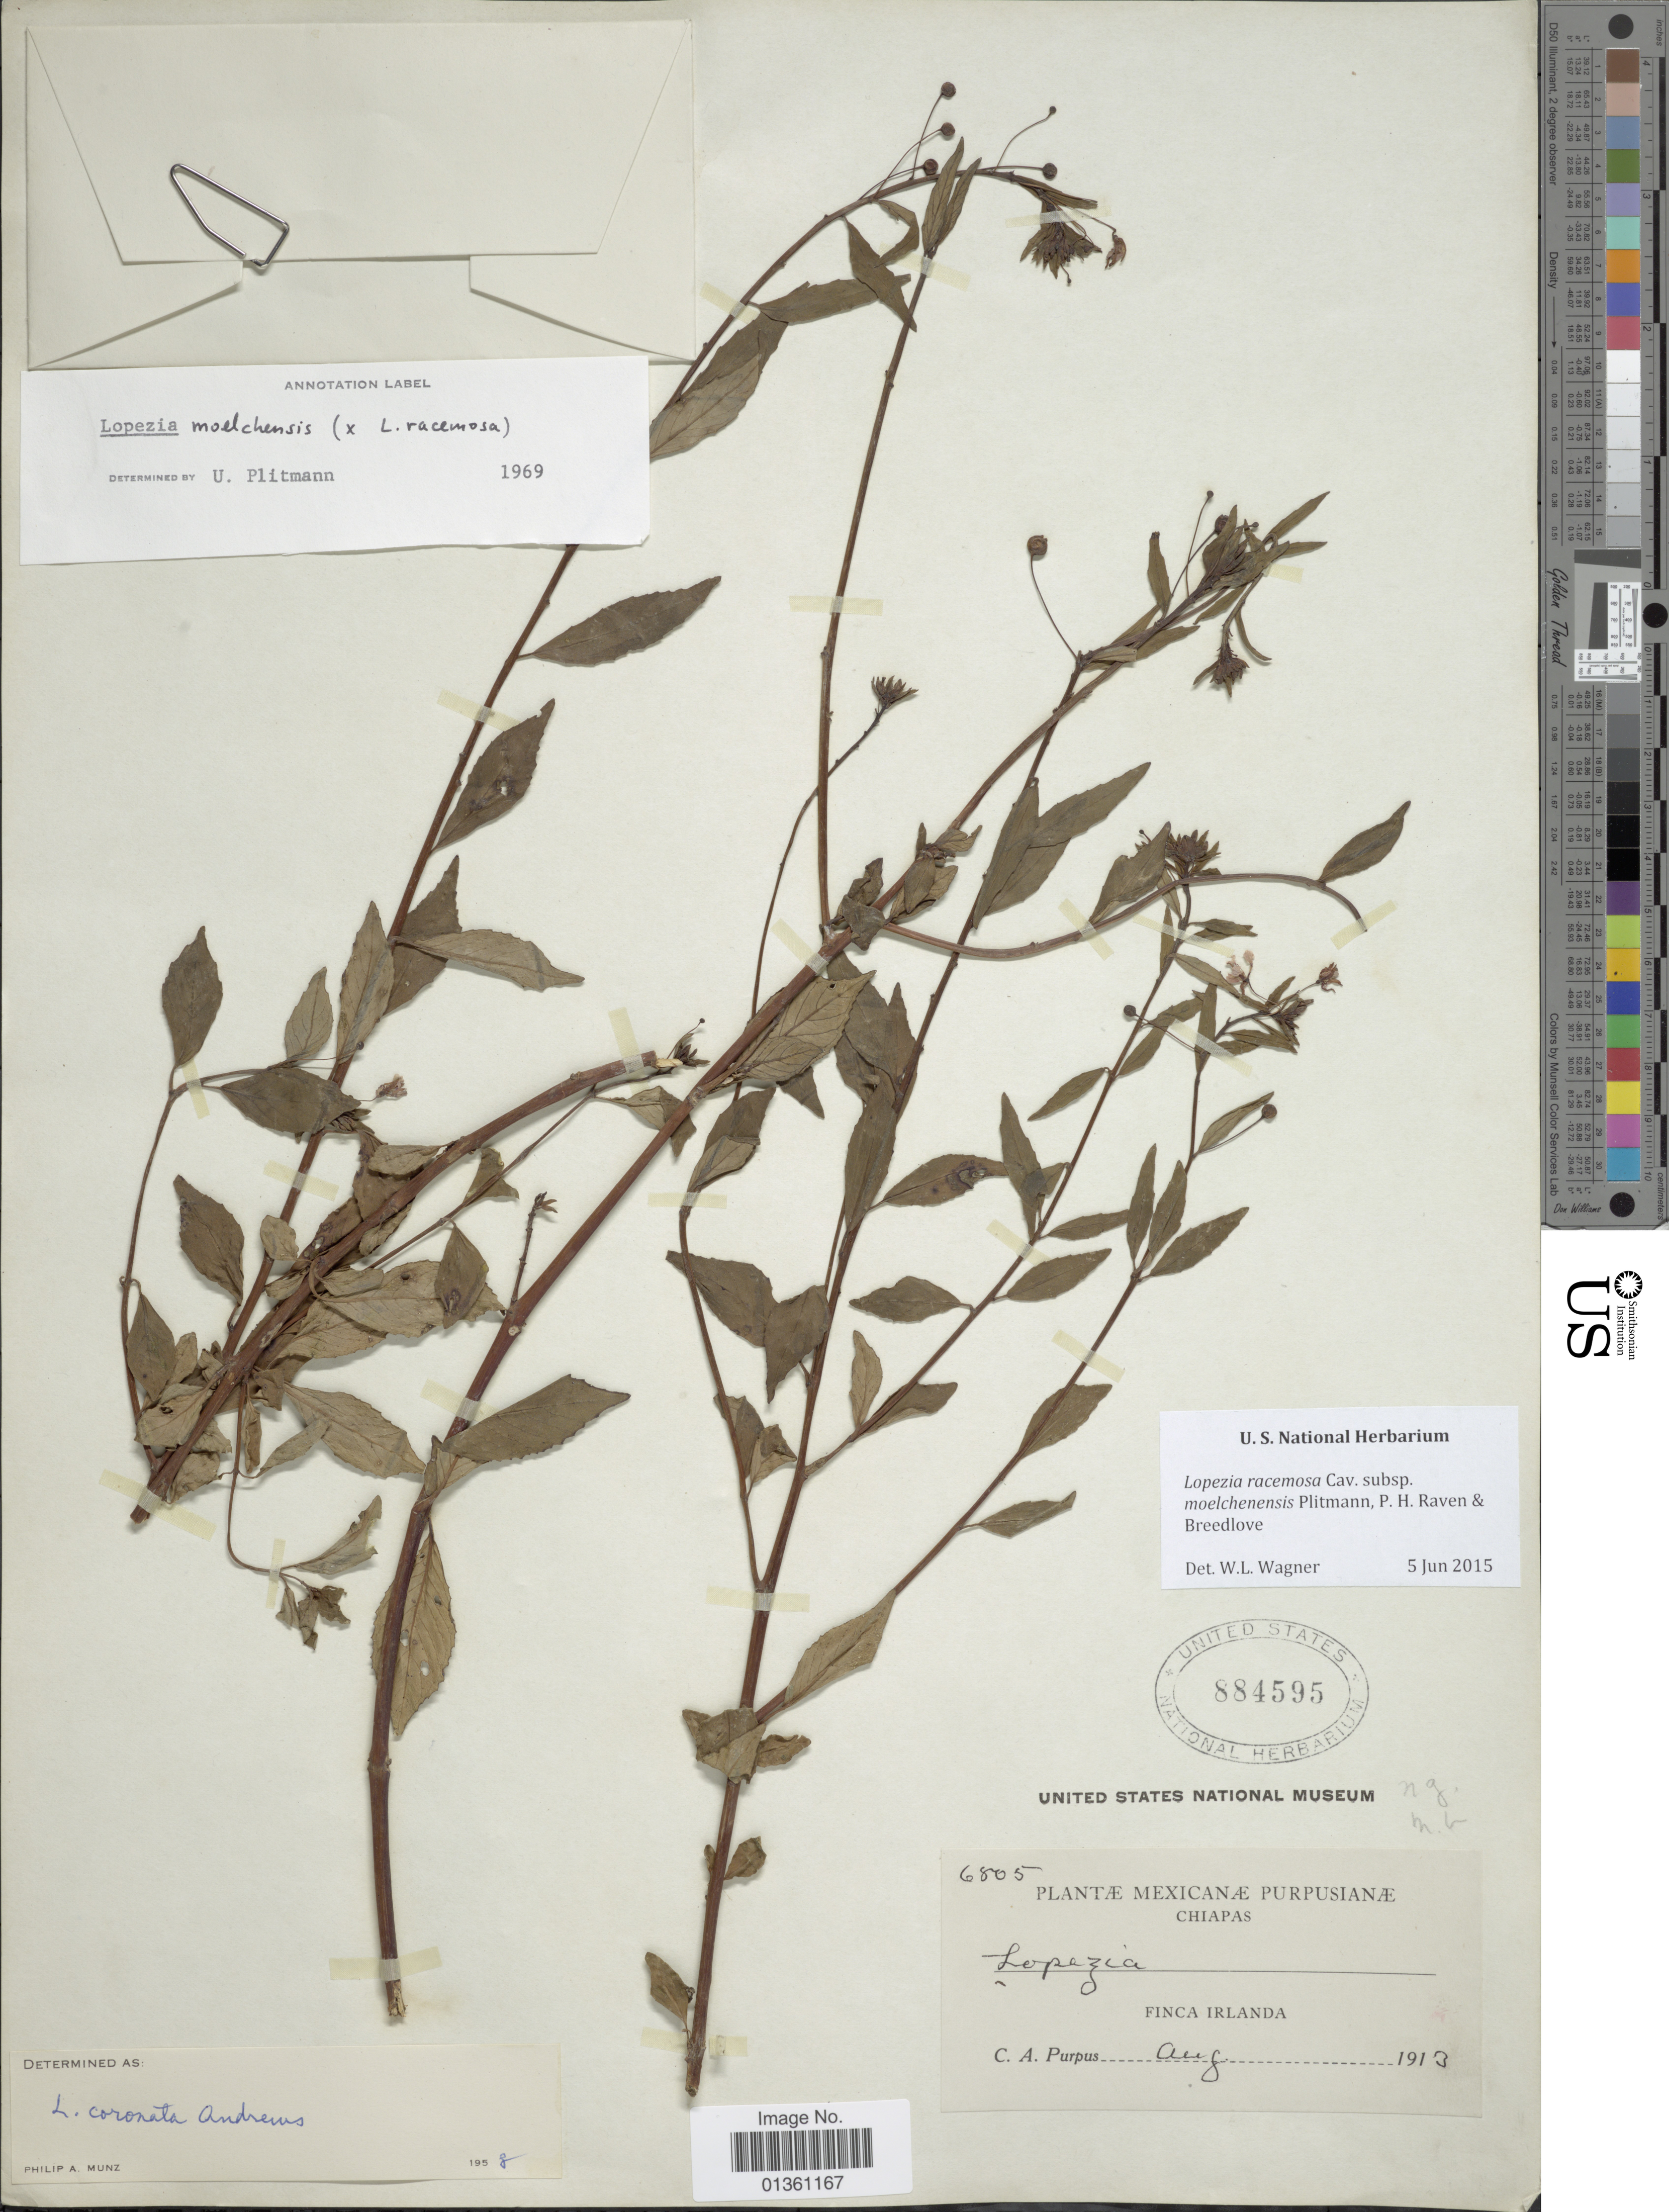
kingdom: Plantae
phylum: Tracheophyta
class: Magnoliopsida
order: Myrtales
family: Onagraceae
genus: Lopezia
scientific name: Lopezia racemosa subsp. moelchenensis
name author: Plitmann et al.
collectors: C. A. Purpus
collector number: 6805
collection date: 1913-08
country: Mexico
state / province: Chiapas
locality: Finca Irlanda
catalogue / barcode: US 884595